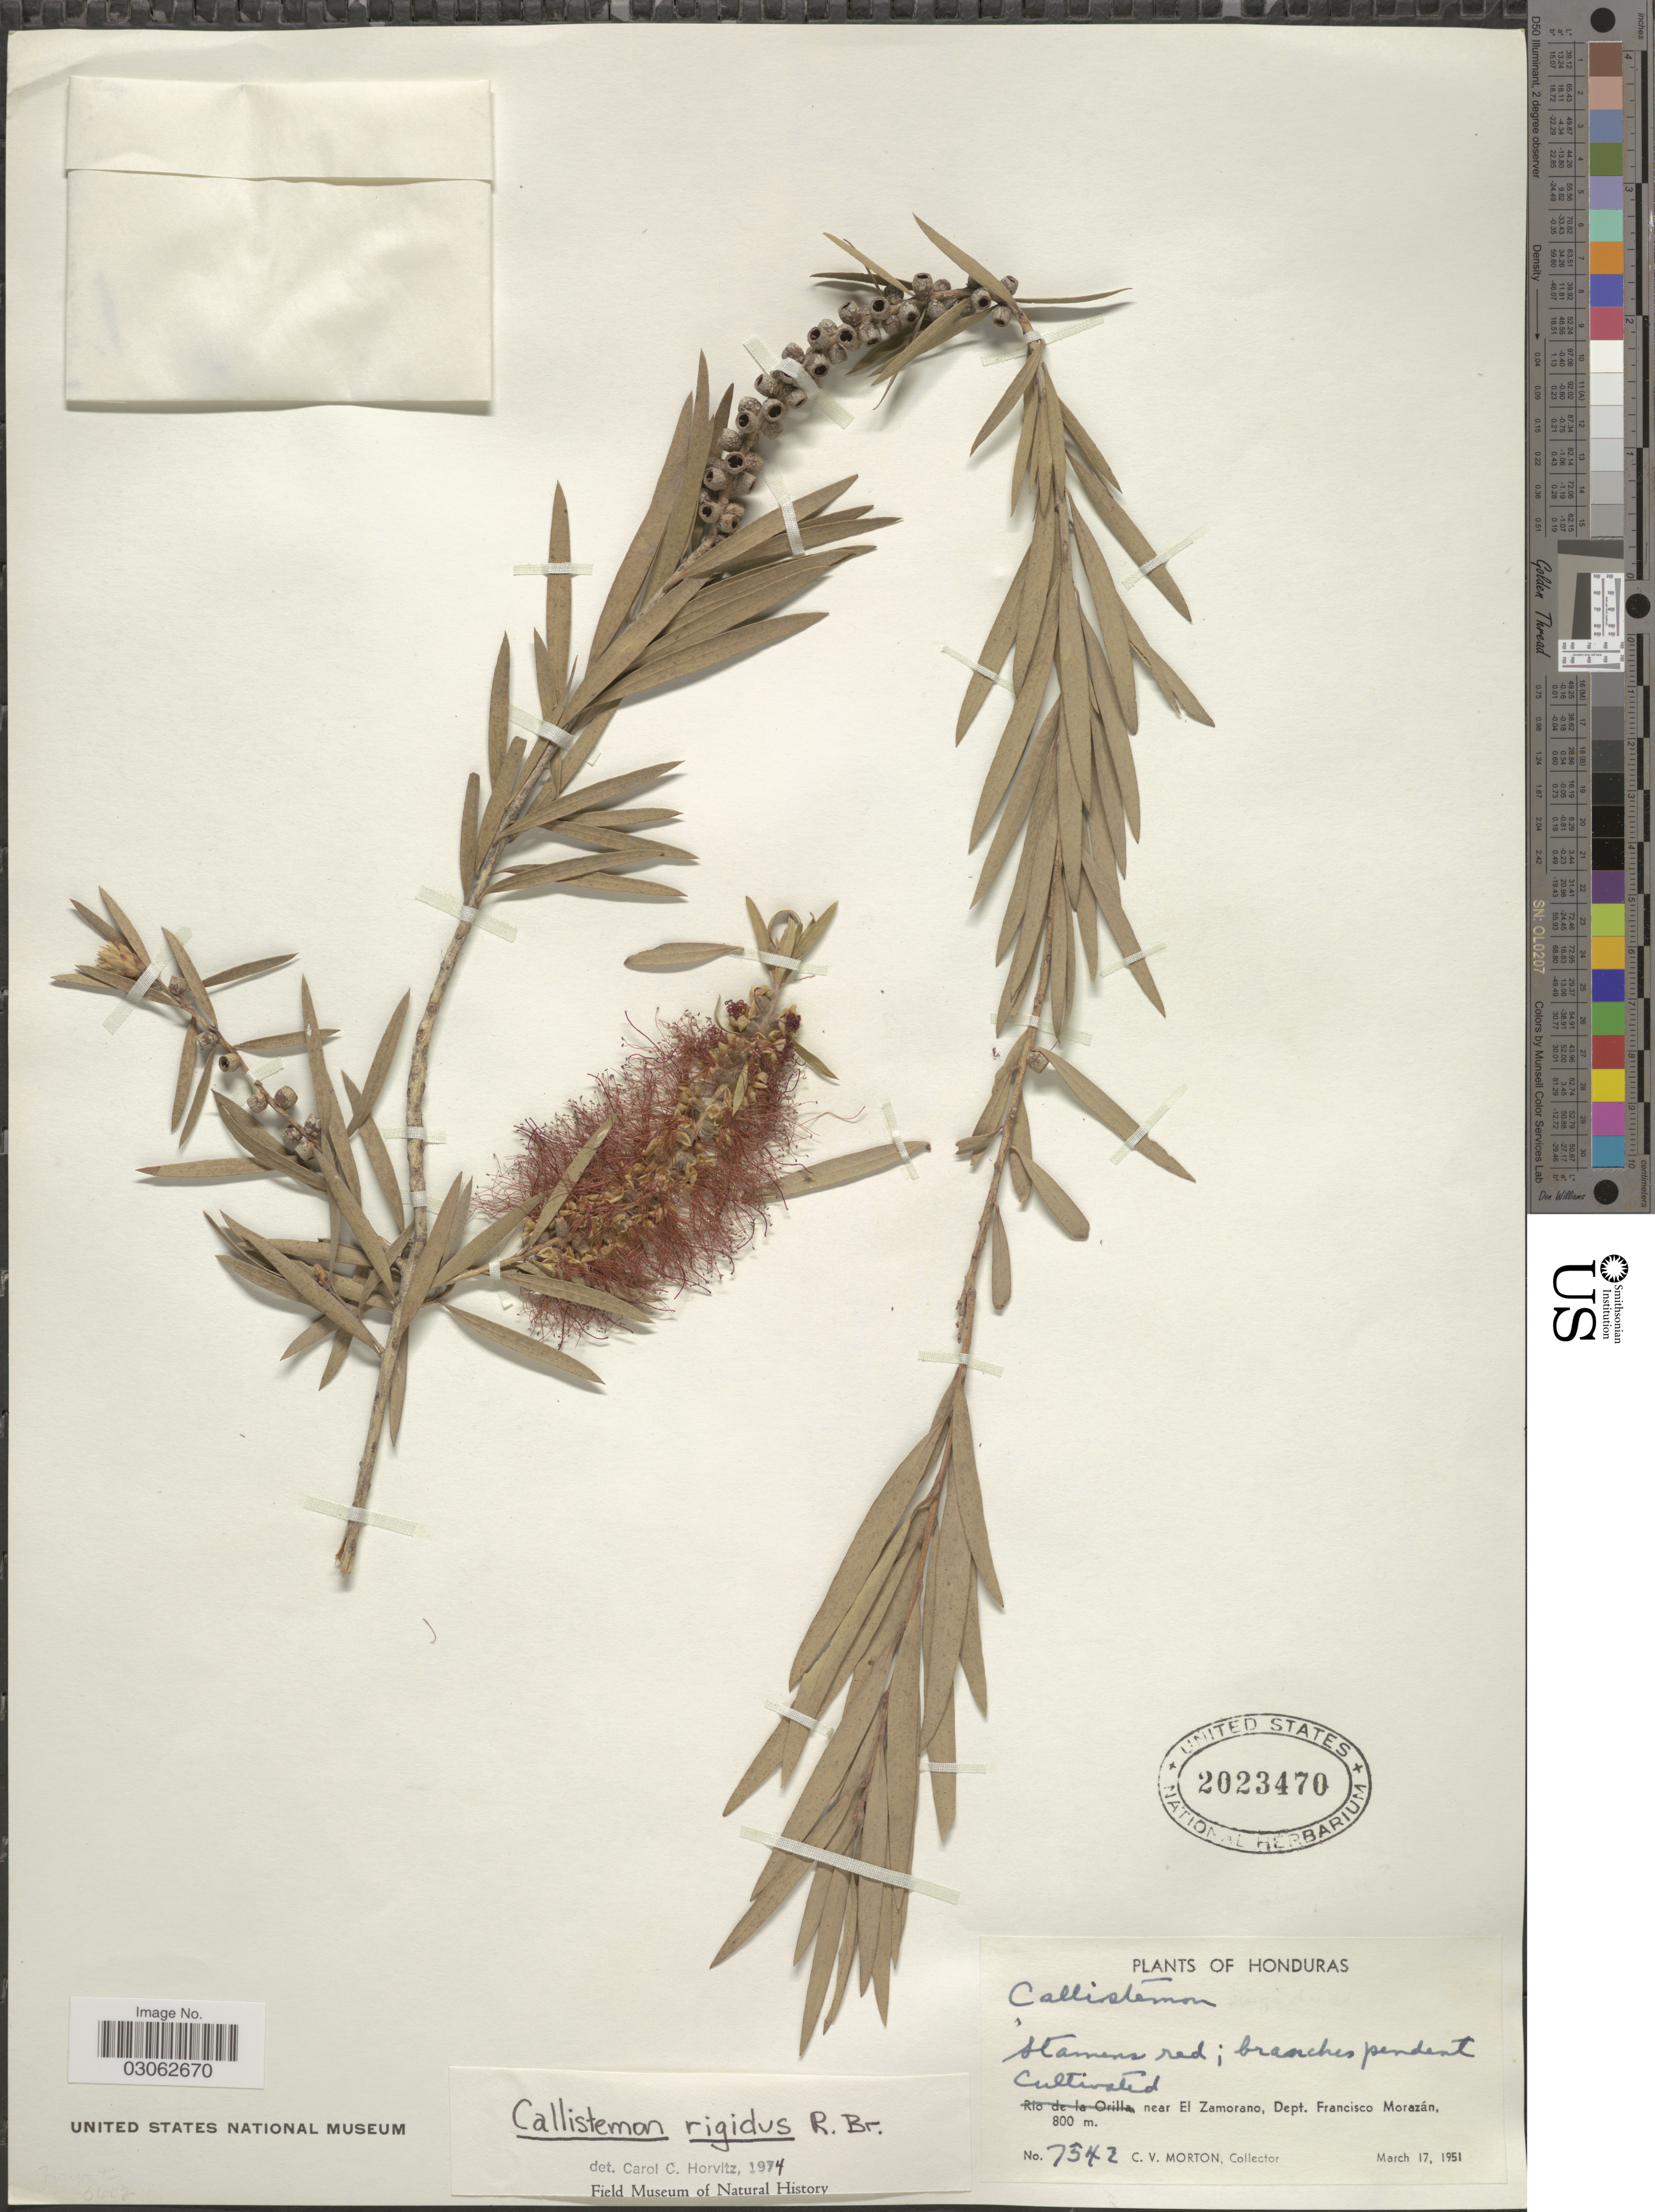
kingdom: Plantae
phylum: Tracheophyta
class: Magnoliopsida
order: Myrtales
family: Myrtaceae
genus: Callistemon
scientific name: Callistemon rigidus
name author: R. Br.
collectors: C. V. Morton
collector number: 7542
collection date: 1951-03-17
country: Honduras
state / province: Fco. Morazán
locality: Near El Zamorano, Dept. Francisco Morazán.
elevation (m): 800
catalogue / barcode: US 2023470